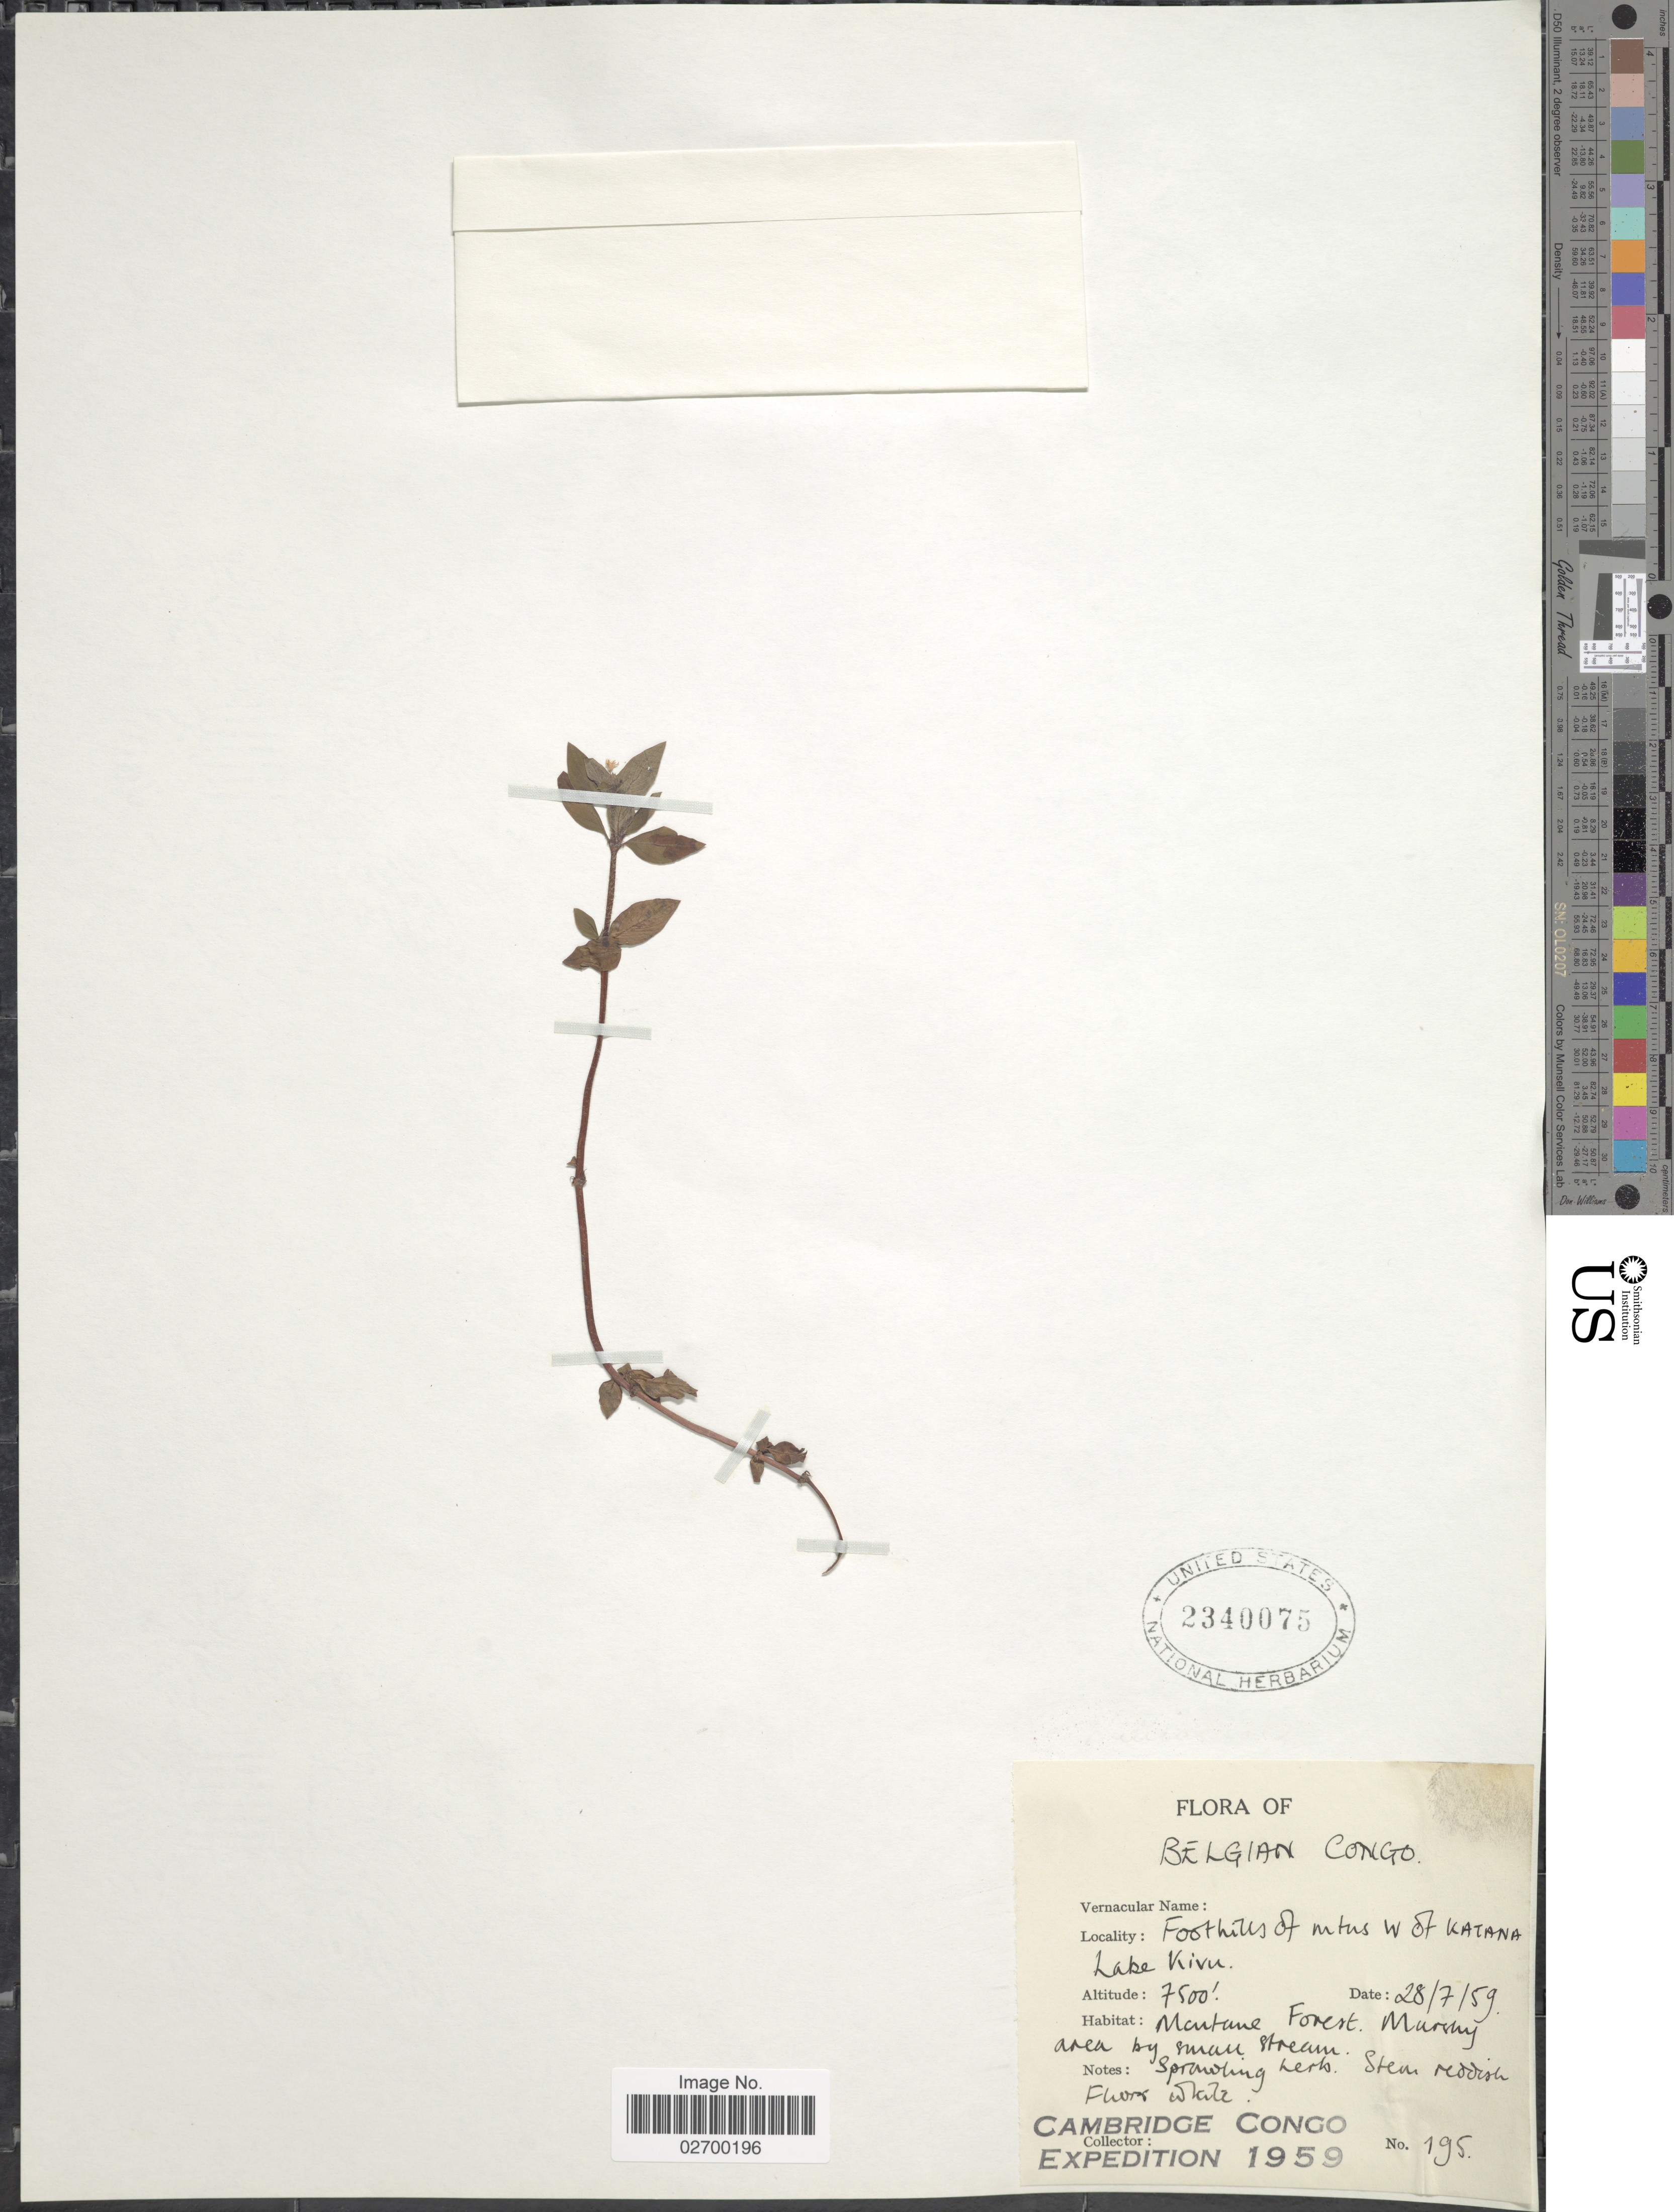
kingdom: Plantae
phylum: Tracheophyta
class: Magnoliopsida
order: Gentianales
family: Rubiaceae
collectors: Cambridge Congo Expedition 1959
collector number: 195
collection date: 1959-07-28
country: Congo, Democratic Republic of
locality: Belgian Congo. Foothills of mtns W of Katana Lake Kivu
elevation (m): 2286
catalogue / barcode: US 2340075